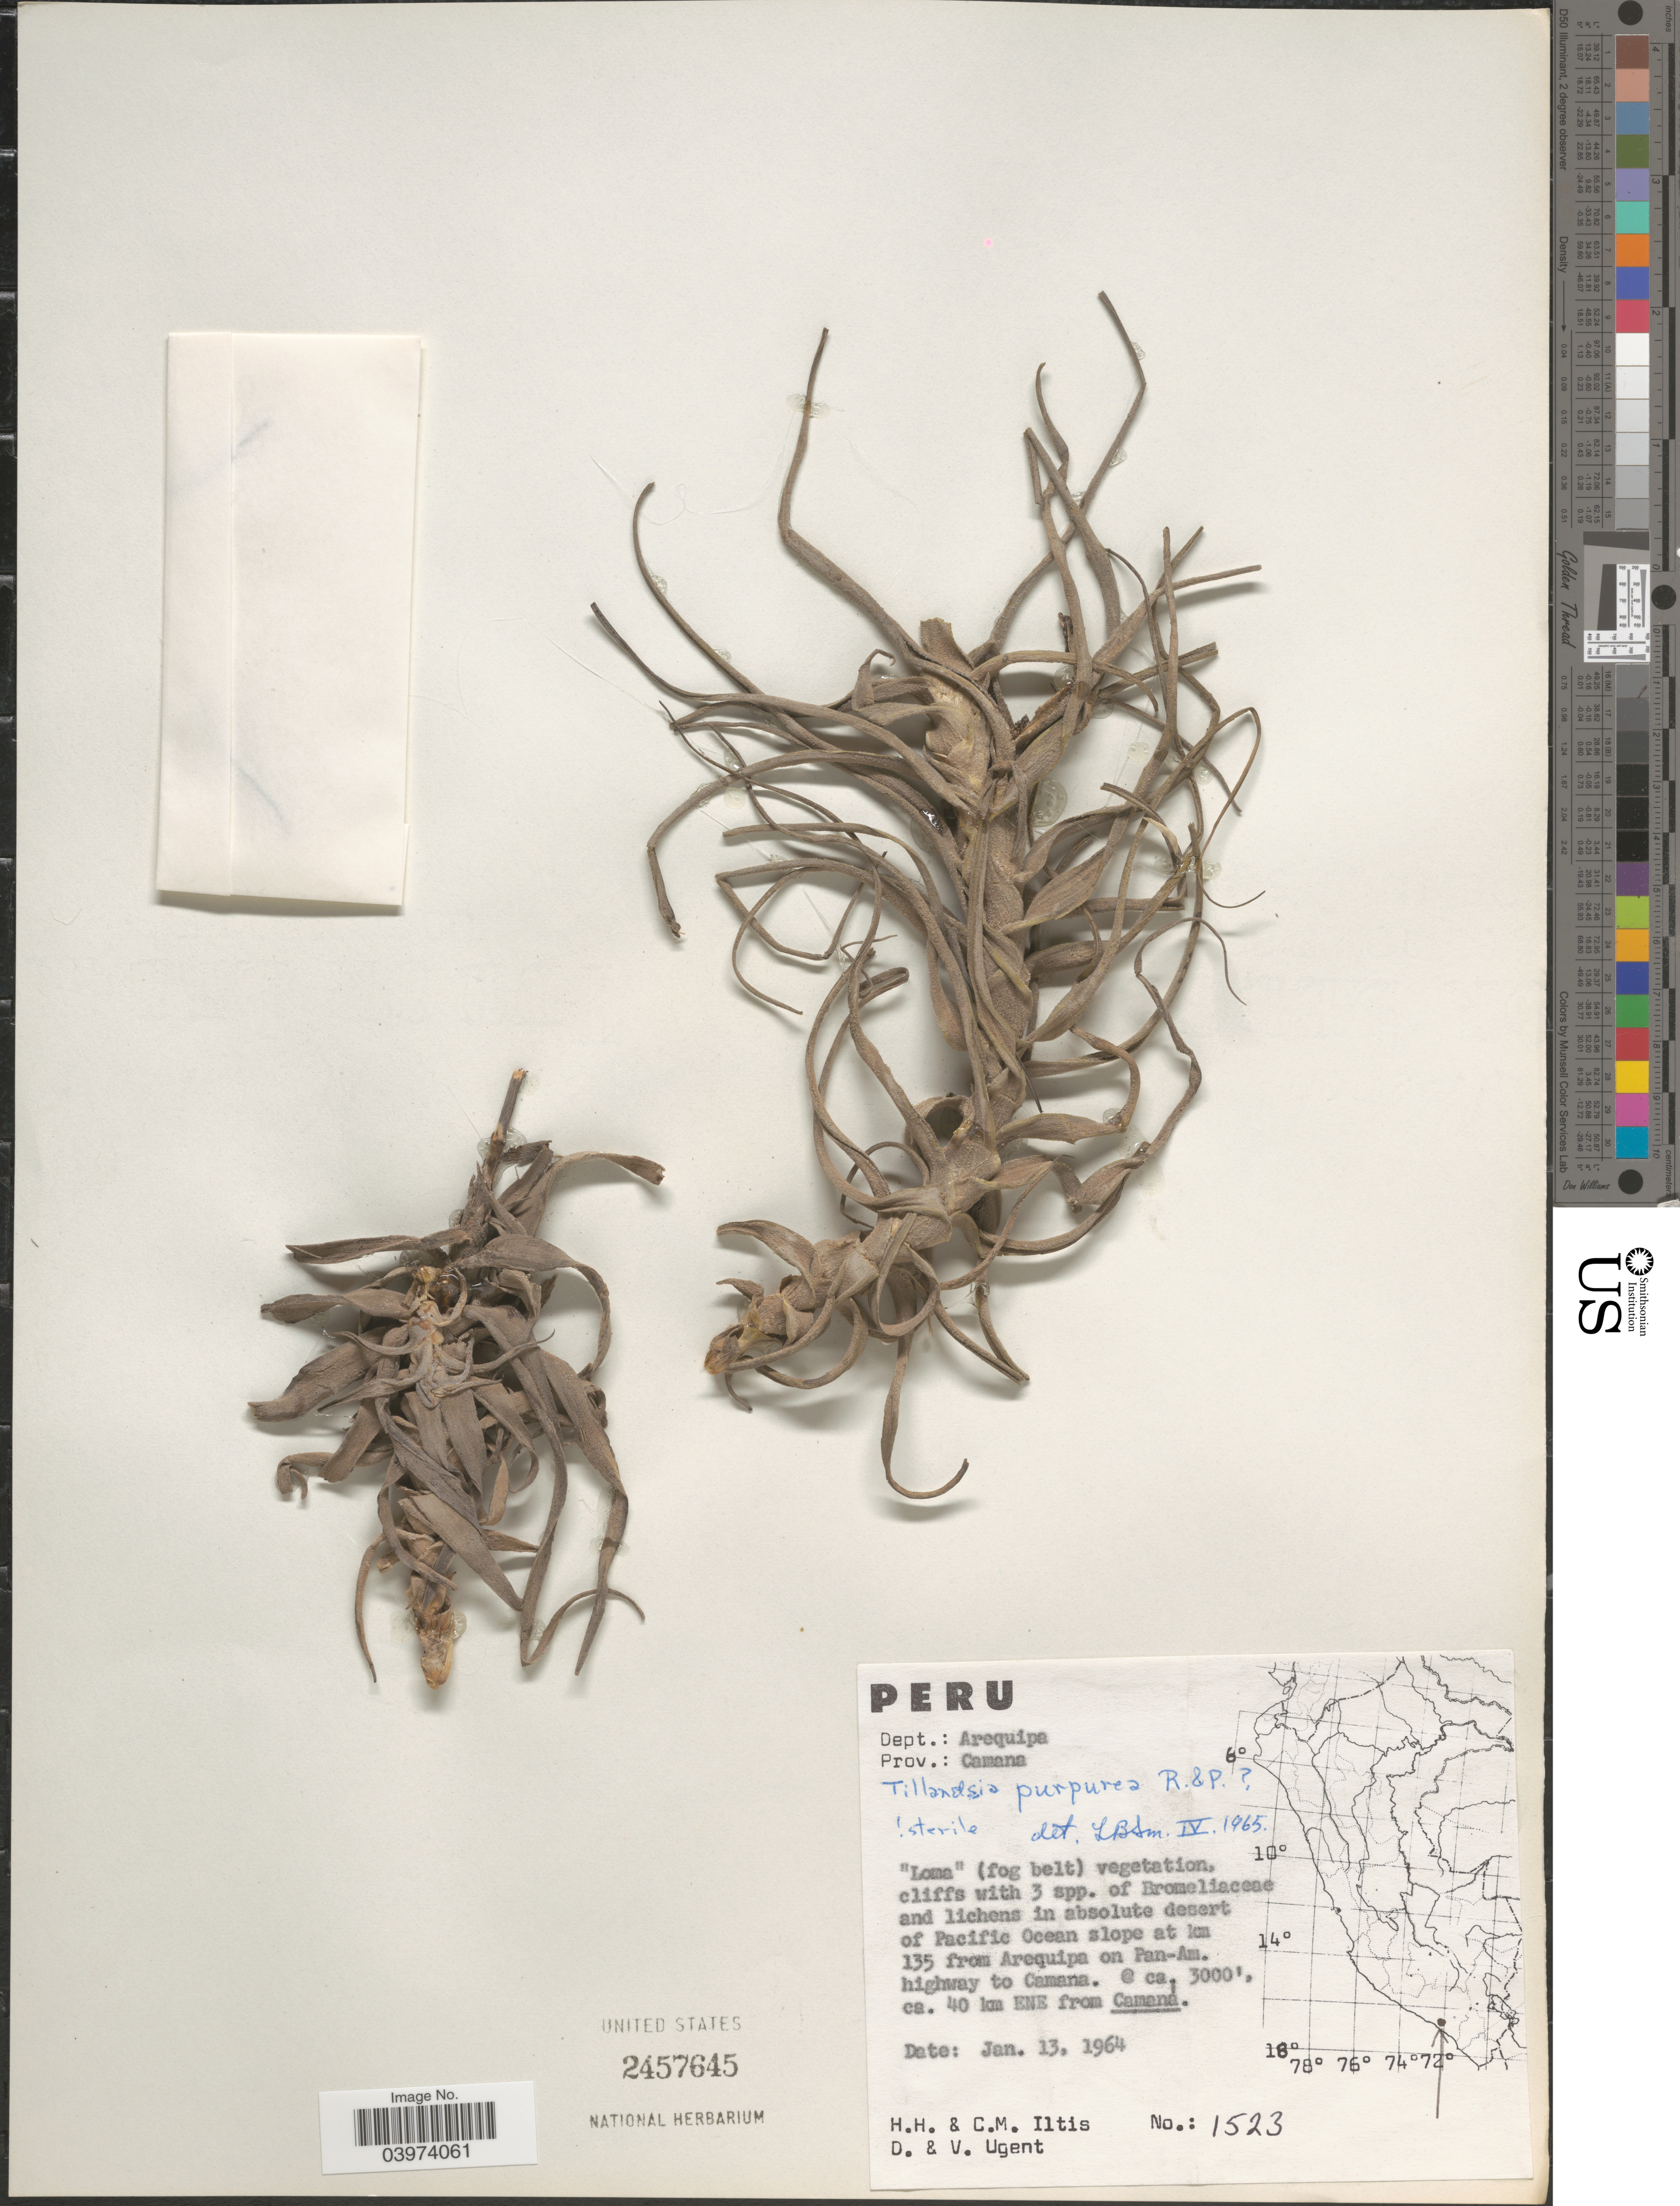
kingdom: Plantae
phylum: Tracheophyta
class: Liliopsida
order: Poales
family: Bromeliaceae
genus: Tillandsia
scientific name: Tillandsia purpurea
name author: Ruiz & Pav.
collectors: H. H. Iltis, C. M Iltis, D. Ugent & V. Ugent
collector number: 1523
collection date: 1964-01-13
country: Peru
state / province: Arequipa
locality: Dept. Arequipa. Prov.: Camana. "Loma" (fog belt) vegetation, cliffs with 3spp. of Bromeliaceae and lichens in absolute desert of Pacific Ocean slope at km 135 from Arequipa on Pan-Am. highway to Camana. Ca. 40 km ENE from Camana.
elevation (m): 914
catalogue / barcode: US 2457645